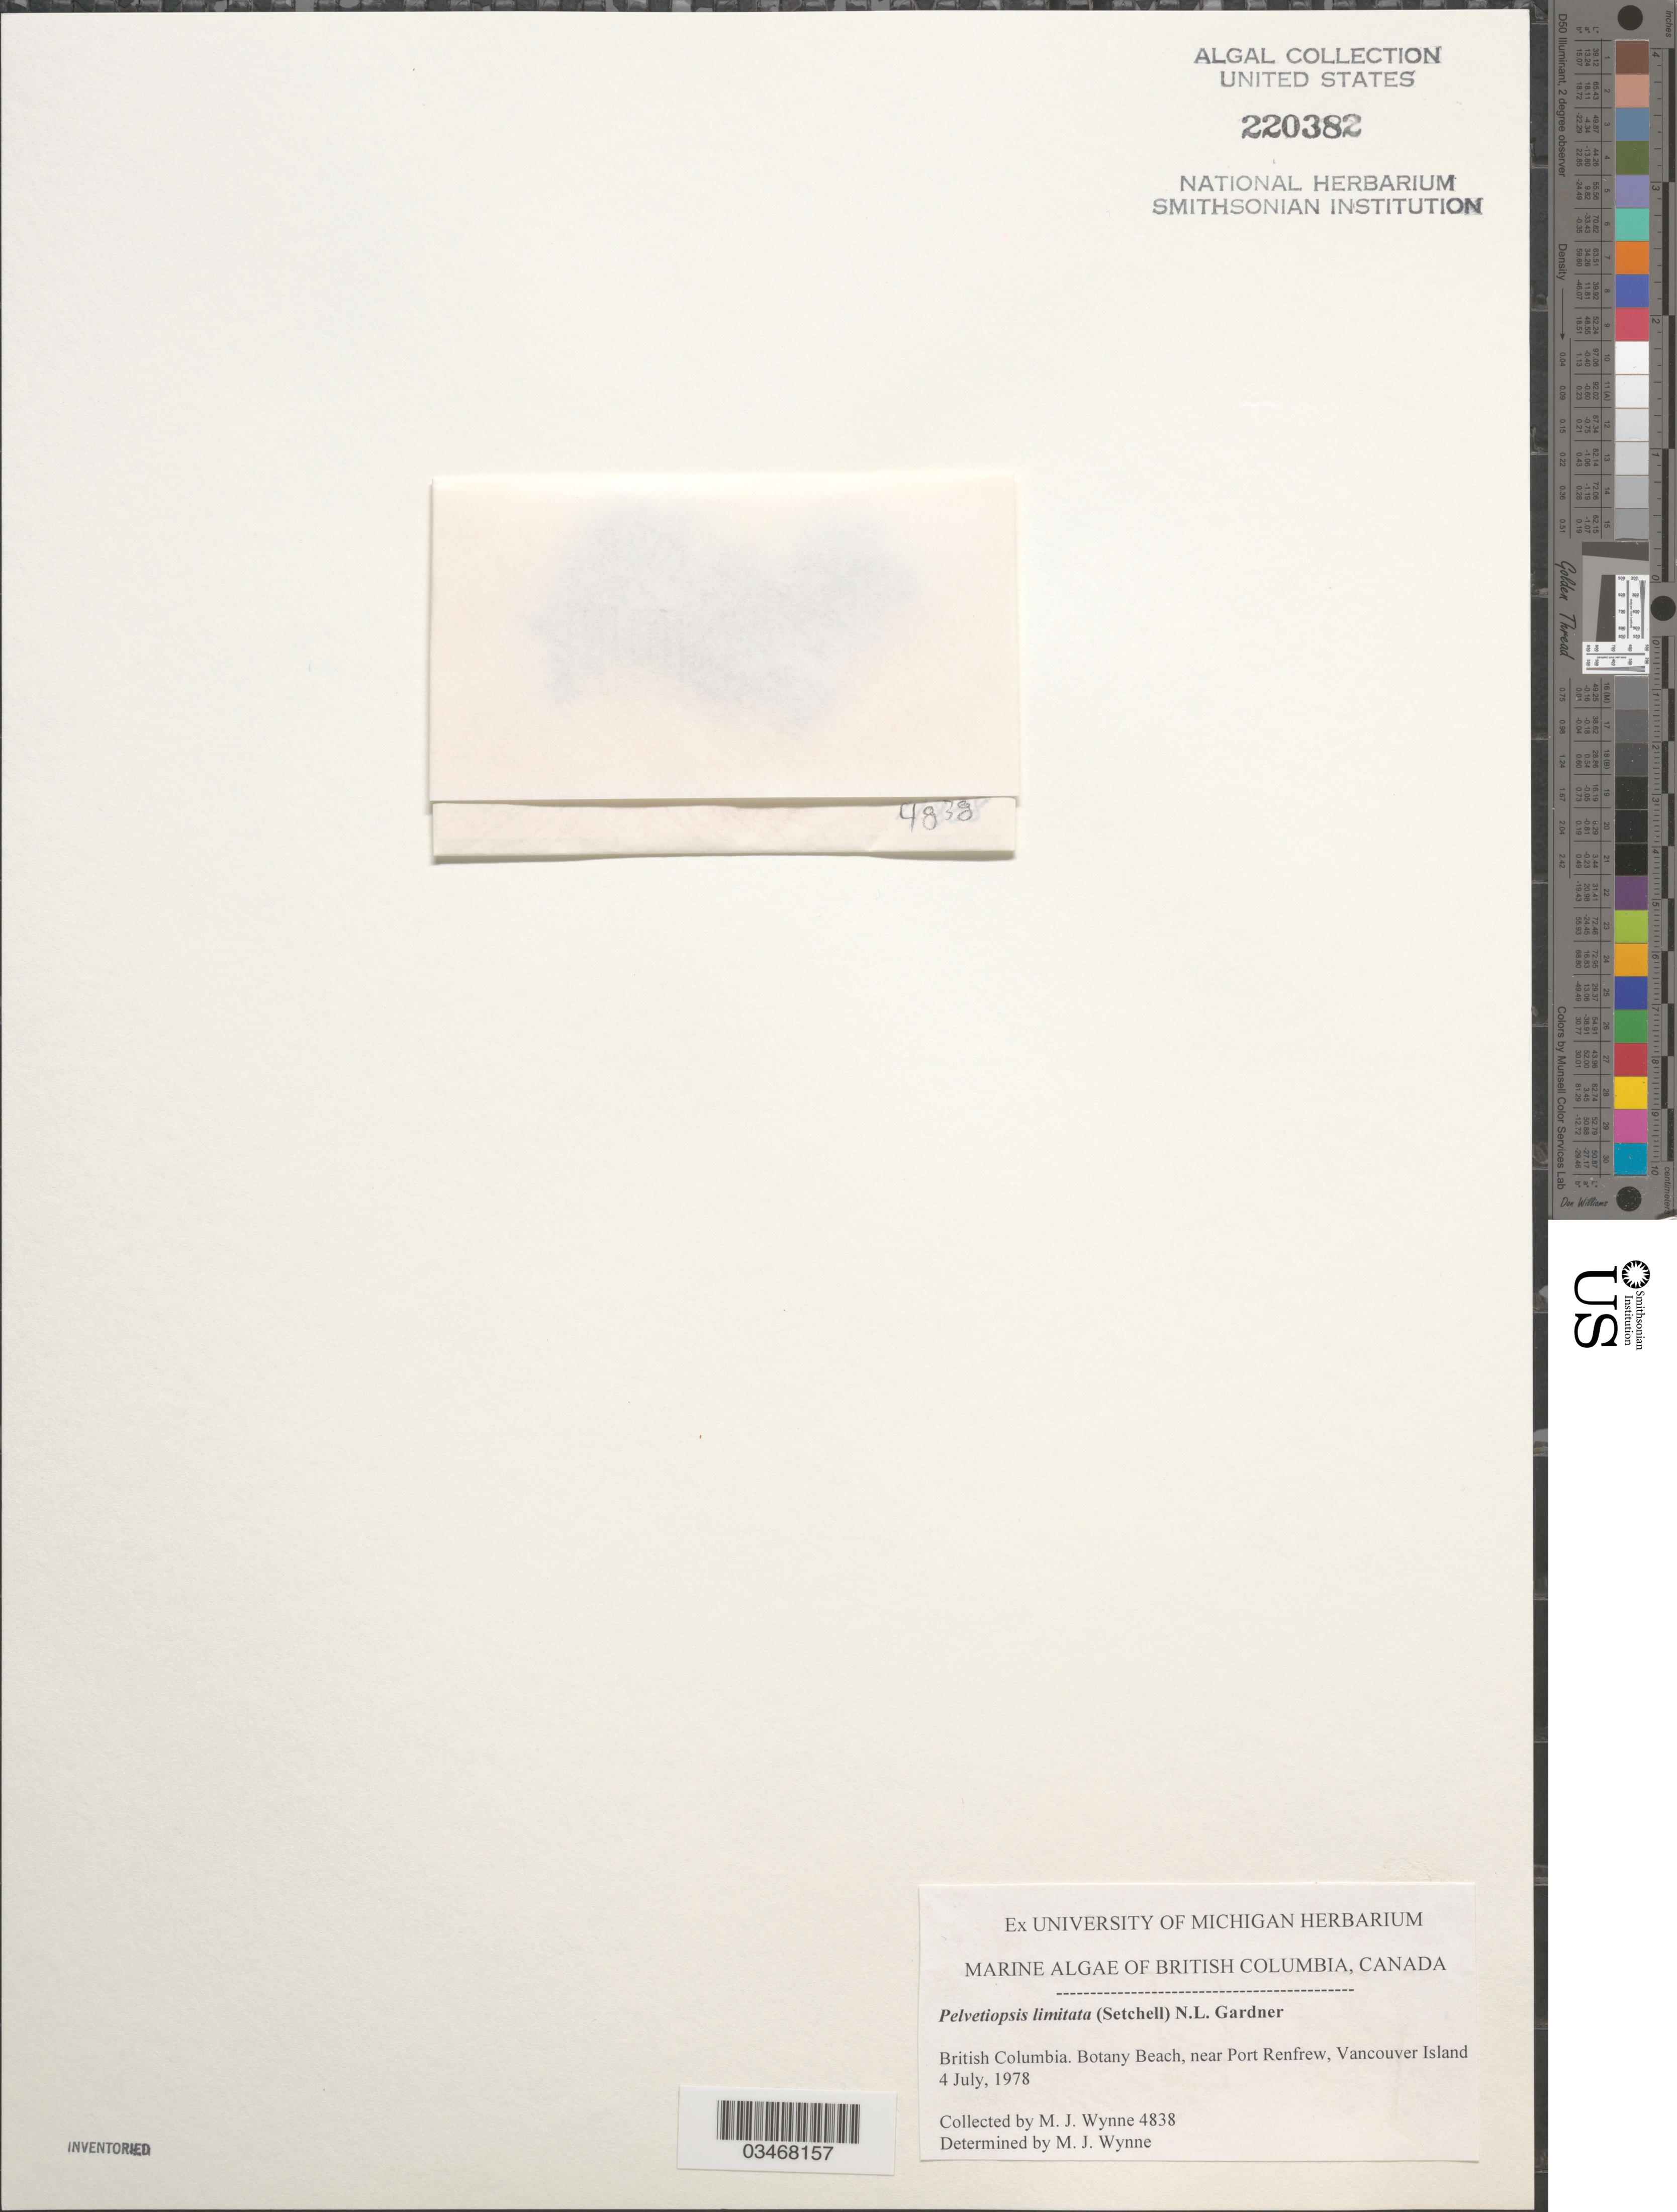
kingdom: Chromista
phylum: Ochrophyta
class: Phaeophyceae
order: Fucales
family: Fucaceae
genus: Pelvetiopsis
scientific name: Pelvetiopsis limitata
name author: N.L. Gardner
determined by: Wynne, M. J.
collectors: M.J. Wynne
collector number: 4838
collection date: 1978-07-04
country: Canada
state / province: British Columbia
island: Vancouver Island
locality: Botany Beach near Port Renfrew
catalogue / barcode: US 220382